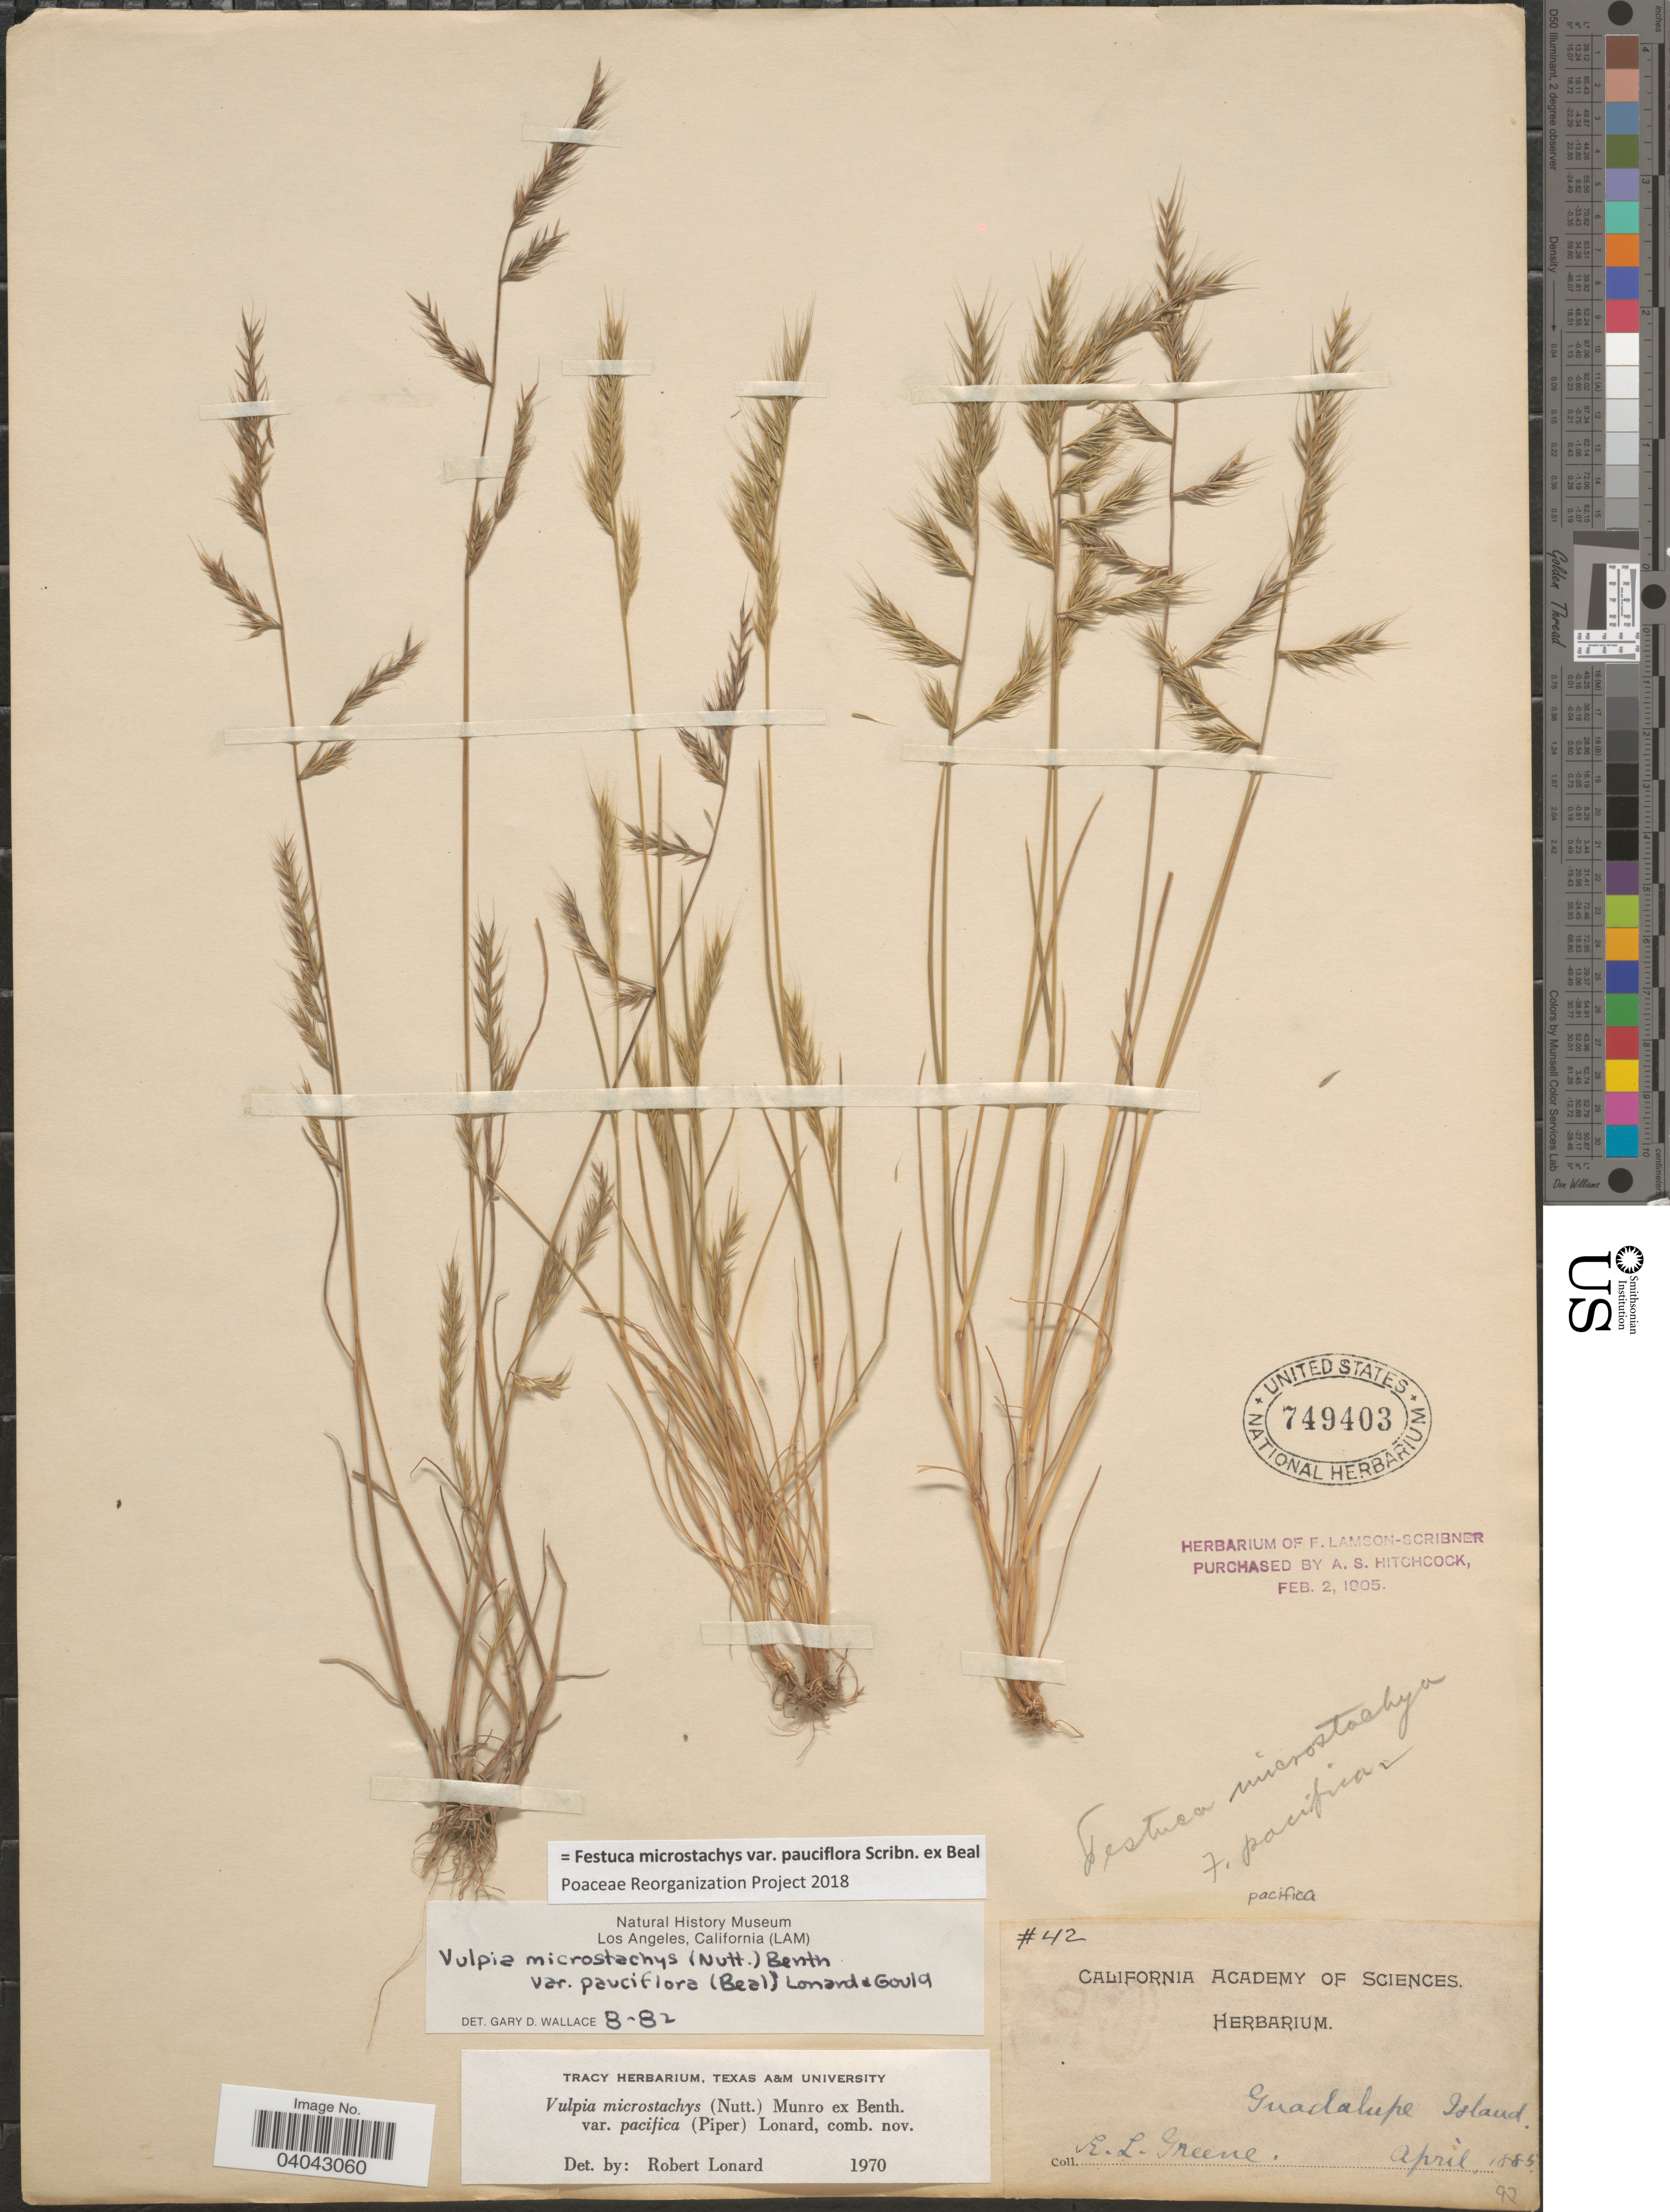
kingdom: Plantae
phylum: Tracheophyta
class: Liliopsida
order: Poales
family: Poaceae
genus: Festuca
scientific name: Festuca microstachys var. pauciflora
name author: Scribn. ex W.J. Beal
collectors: G. Green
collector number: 42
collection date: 1885-04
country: United States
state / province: California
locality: Guadalupe Island.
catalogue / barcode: US 749403